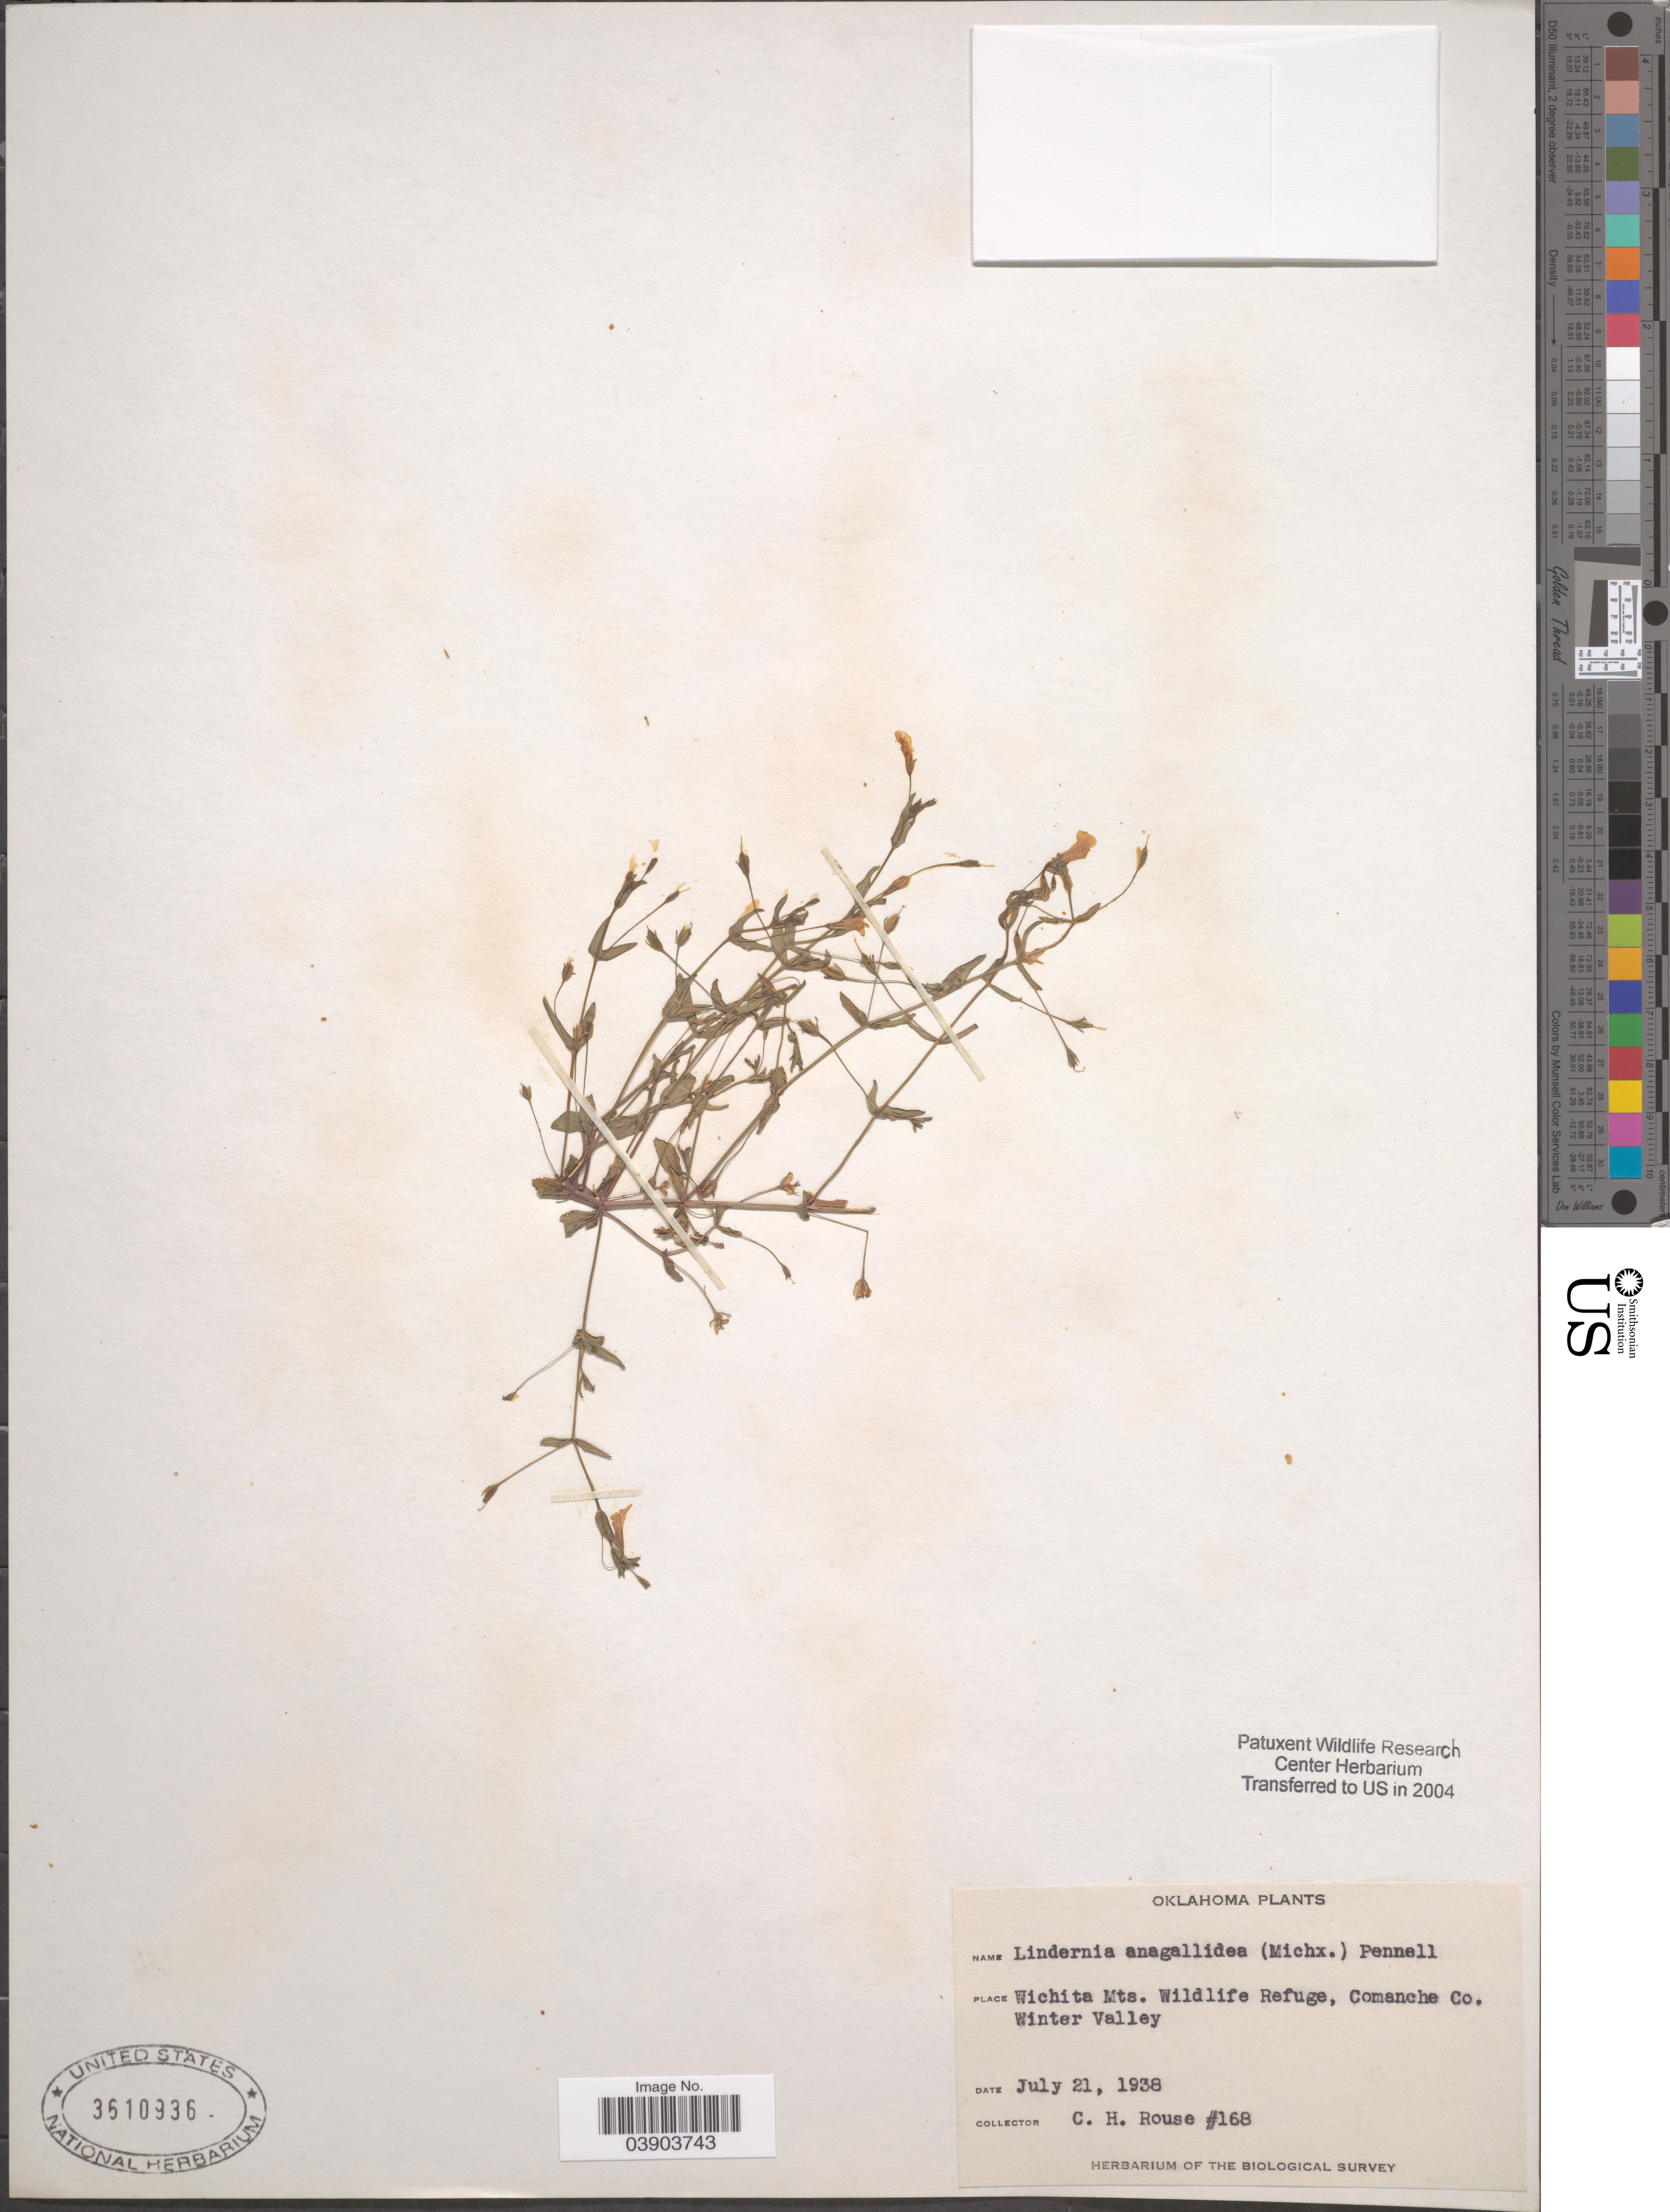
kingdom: Plantae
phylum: Tracheophyta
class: Magnoliopsida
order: Lamiales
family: Linderniaceae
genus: Lindernia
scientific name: Lindernia anagallidea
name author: (Michx.) Pennell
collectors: C. Rouse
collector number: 168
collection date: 1938-07-21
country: United States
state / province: Oklahoma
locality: Wichita Mts. Wildlife Refuge, Comanche Co. Winter Valley.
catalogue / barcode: US 3610936